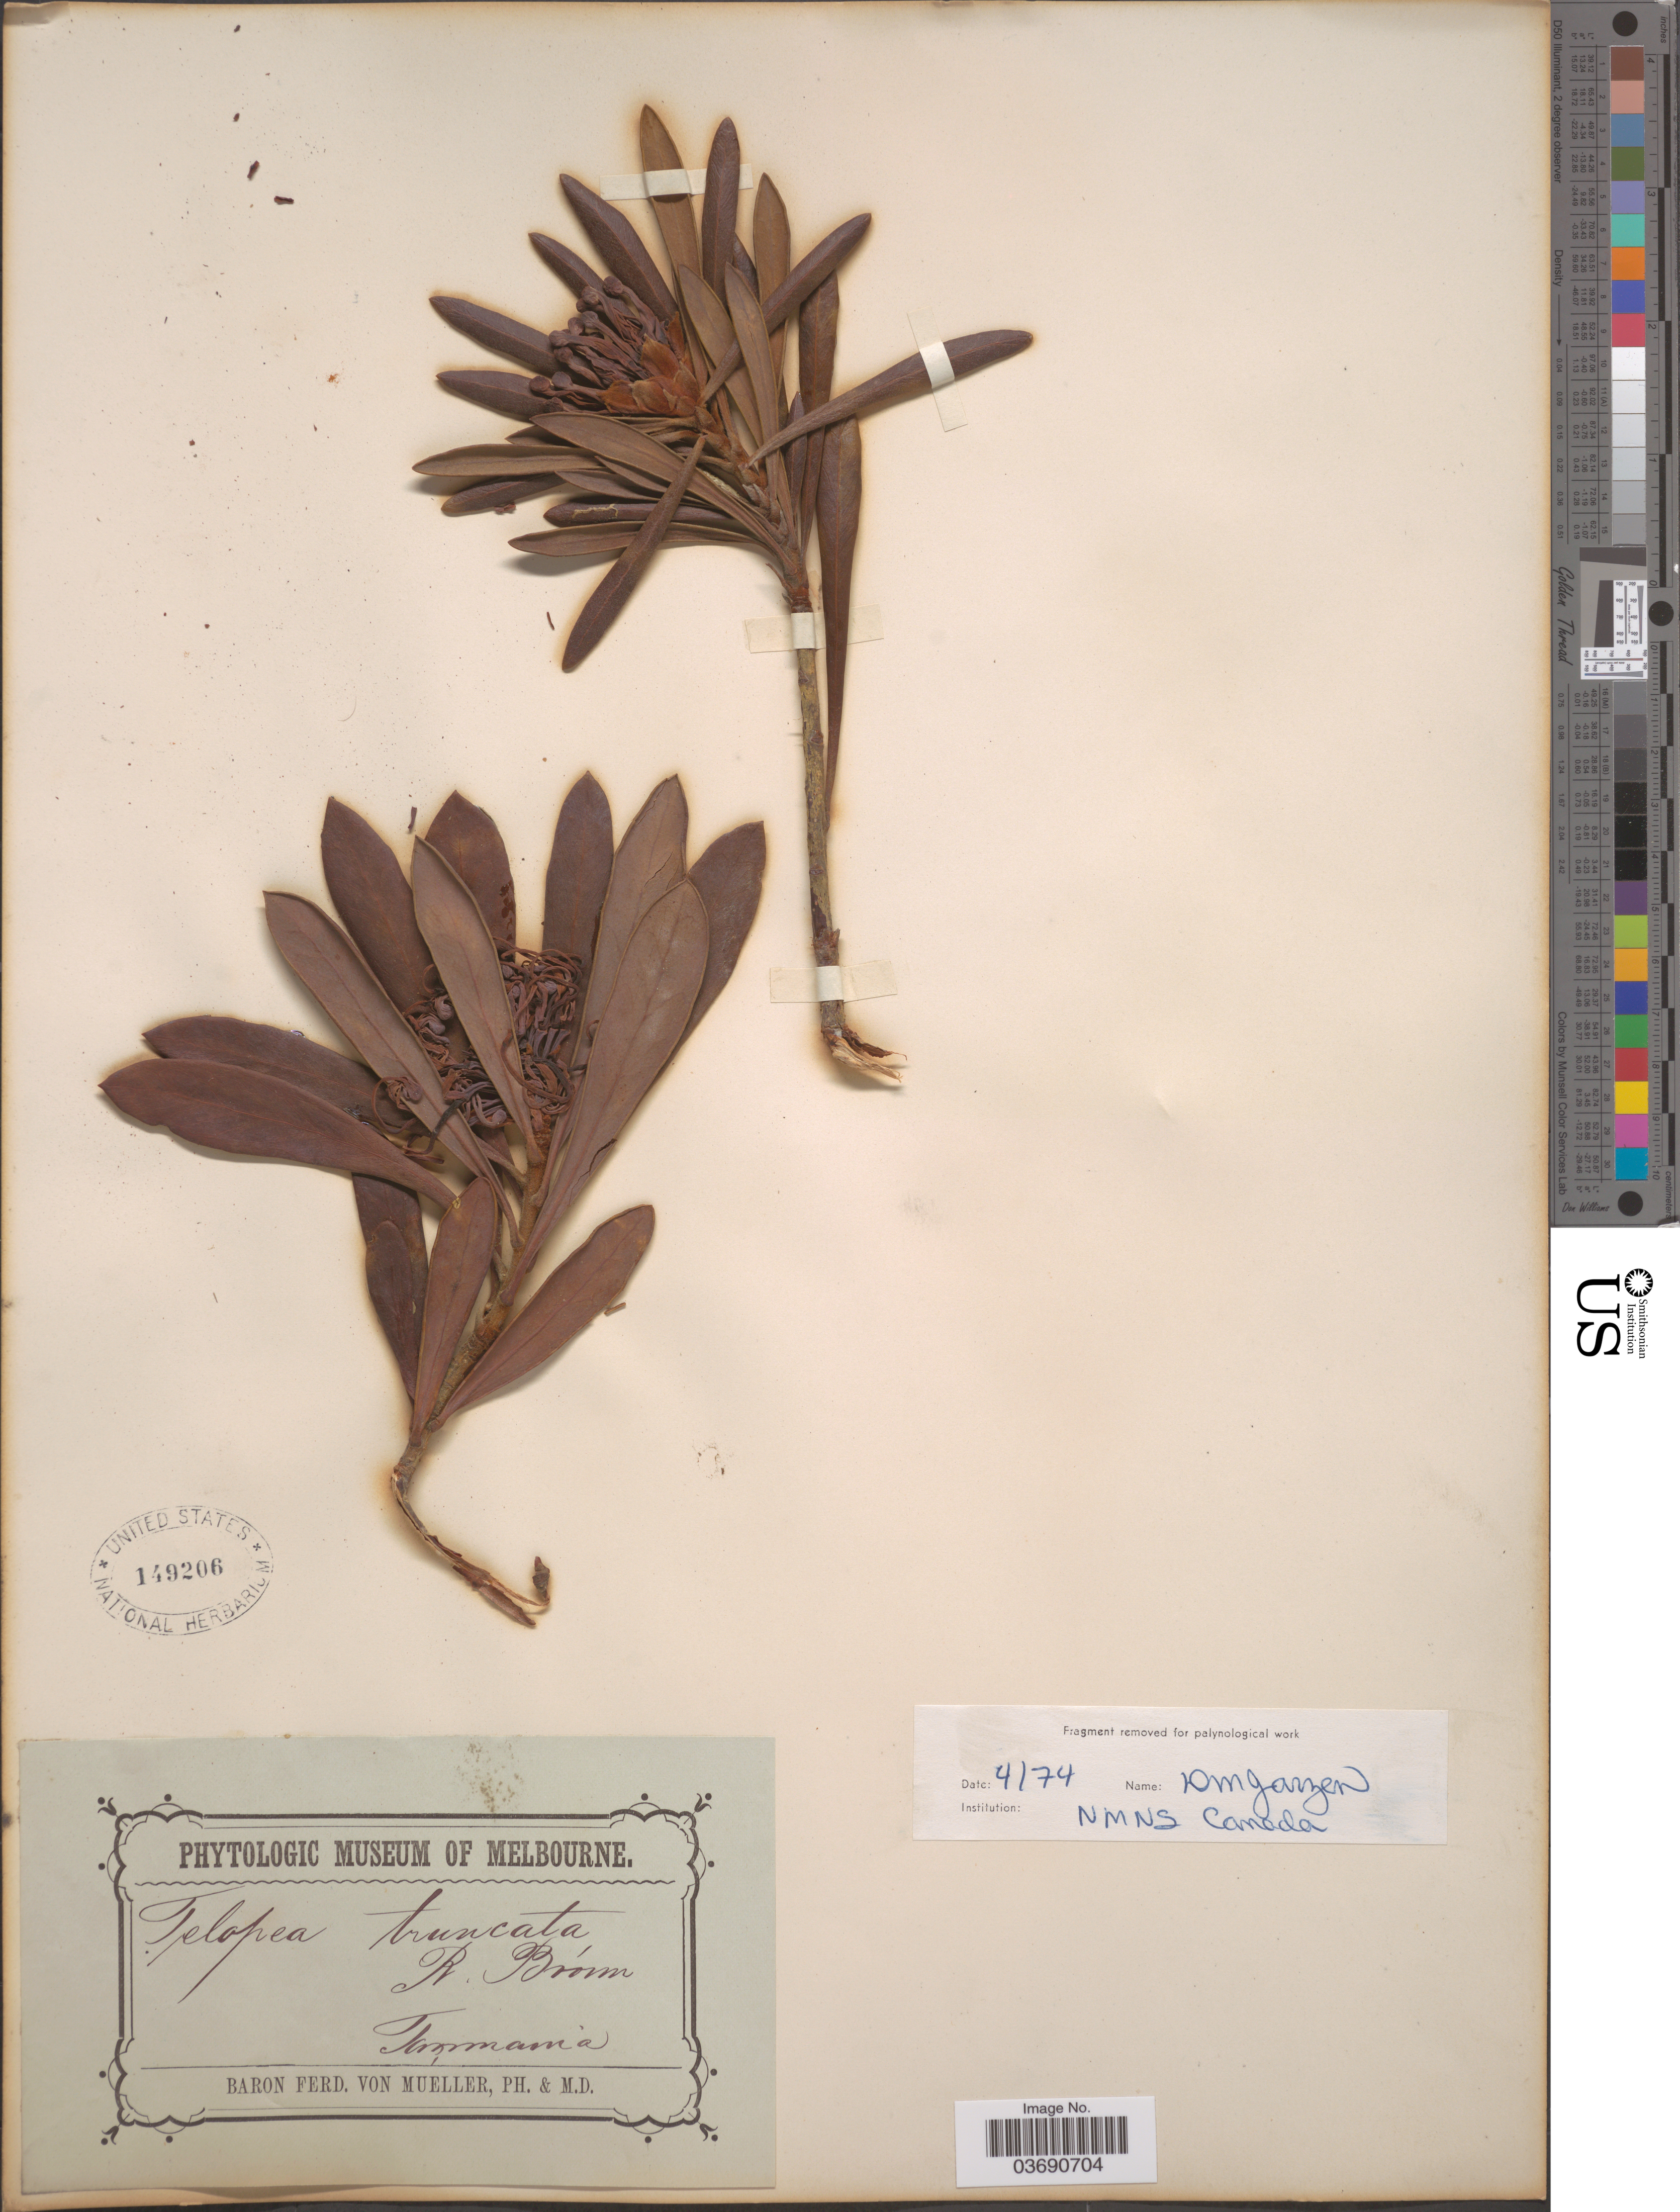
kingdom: Plantae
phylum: Tracheophyta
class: Magnoliopsida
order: Proteales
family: Proteaceae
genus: Telopea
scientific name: Telopea truncata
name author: (Labill.) R. Br.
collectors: F. von Mueller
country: Australia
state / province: Tasmania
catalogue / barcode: US 149206